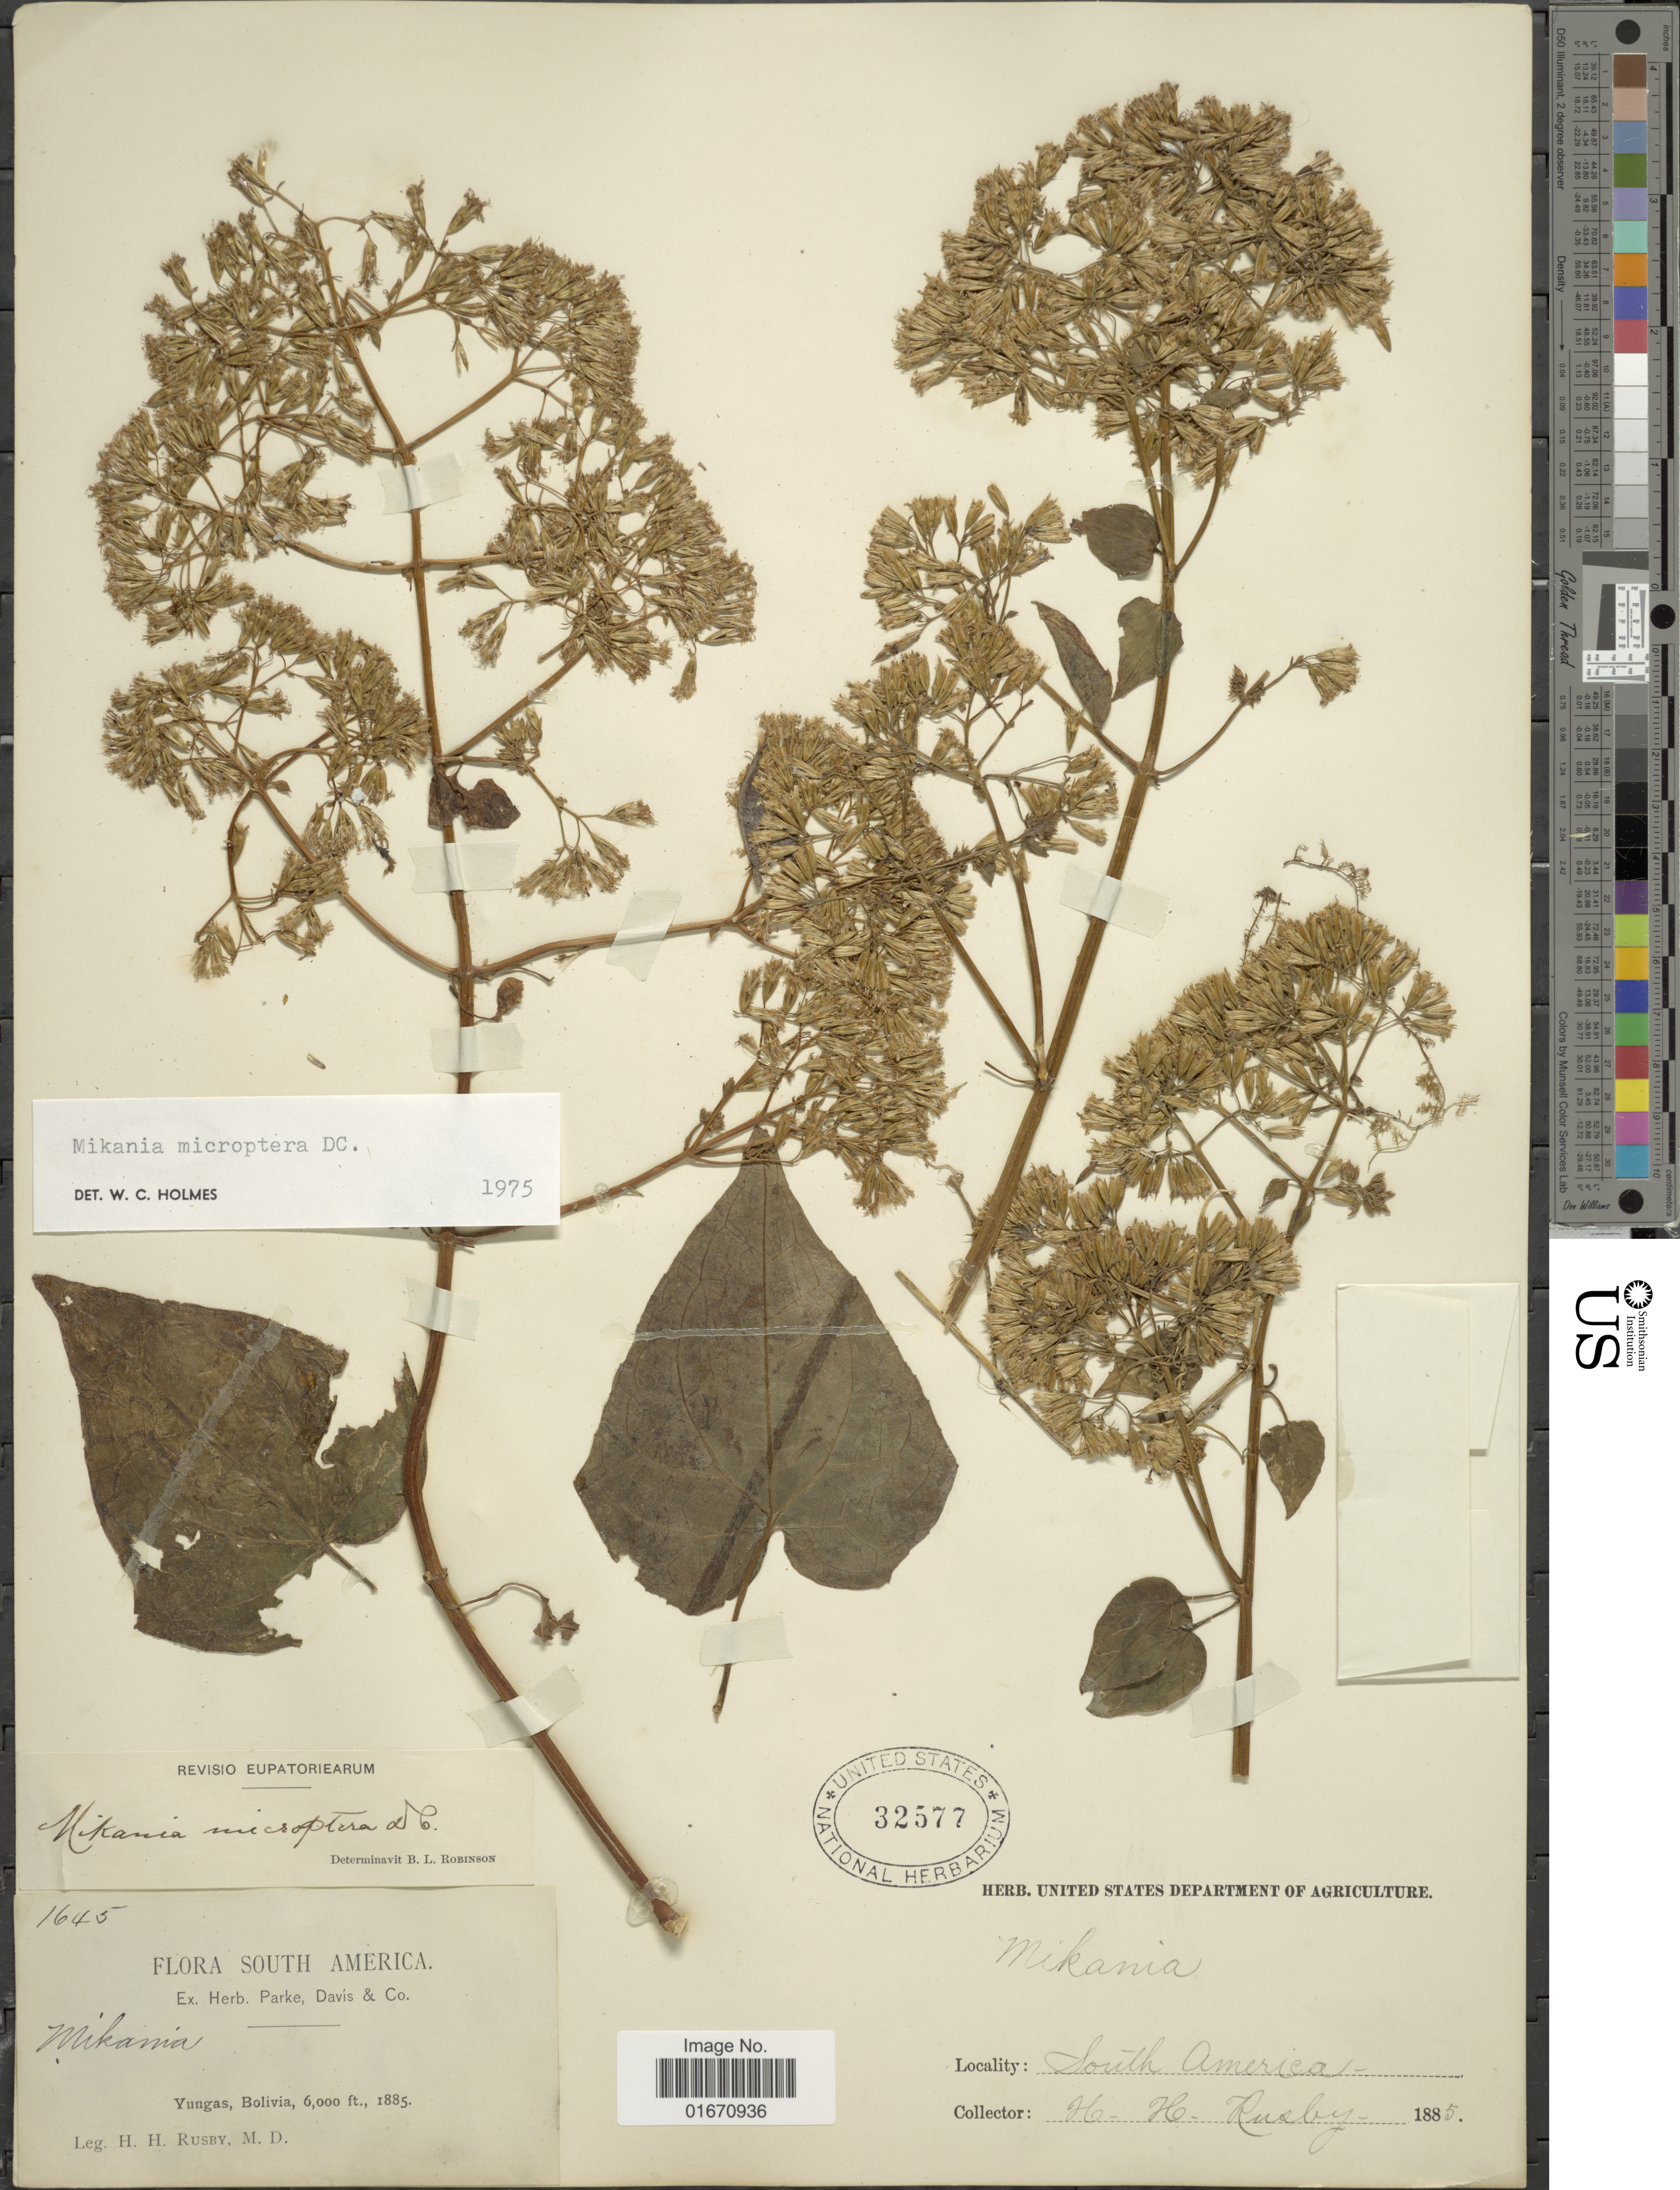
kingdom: Plantae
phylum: Tracheophyta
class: Magnoliopsida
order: Asterales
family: Asteraceae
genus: Mikania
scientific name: Mikania microptera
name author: DC.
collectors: H. H. Rusby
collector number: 1645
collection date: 1885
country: Bolivia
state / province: La Paz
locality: Yungas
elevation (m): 1829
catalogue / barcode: US 32577